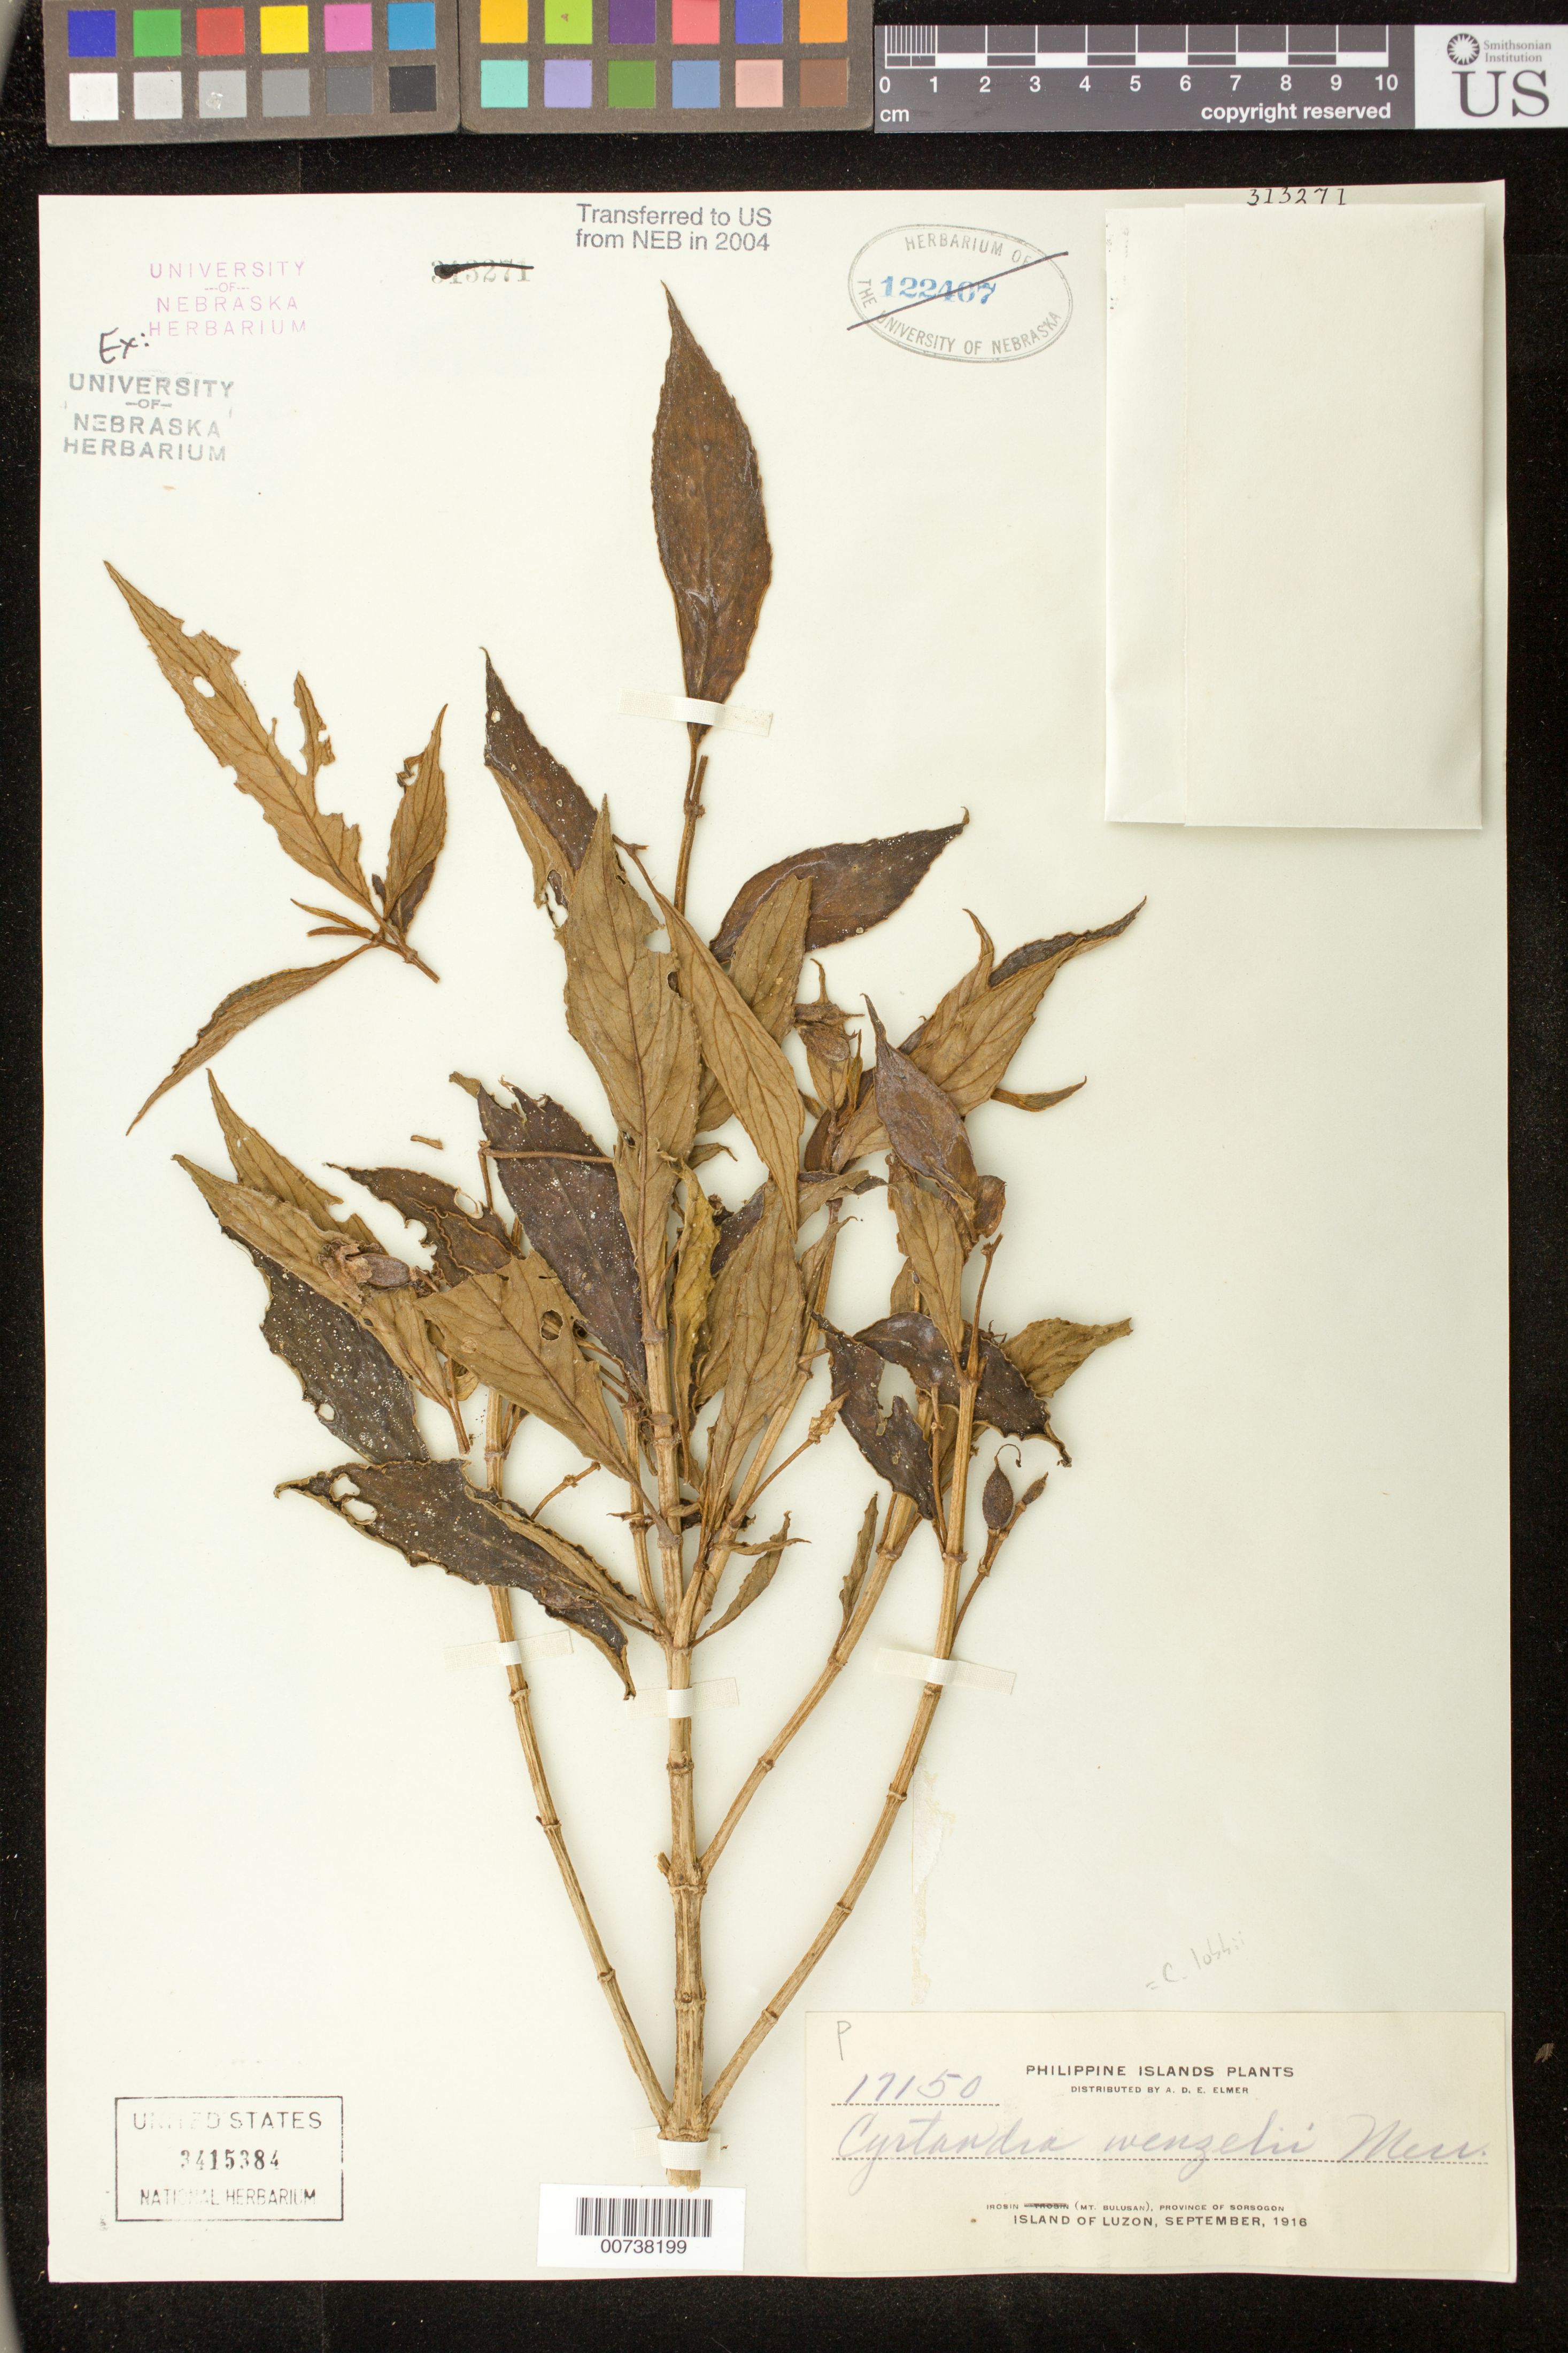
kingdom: Plantae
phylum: Tracheophyta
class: Magnoliopsida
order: Lamiales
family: Gesneriaceae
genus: Cyrtandra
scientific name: Cyrtandra lobbii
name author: C.B. Clarke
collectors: A. D. E. Elmer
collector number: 17150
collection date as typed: Sep 1916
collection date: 1916-09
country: Philippines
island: Luzon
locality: Irosin (Mt. Bulusan), Province of Sorsogon, Island of Luzon.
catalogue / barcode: US 3415384